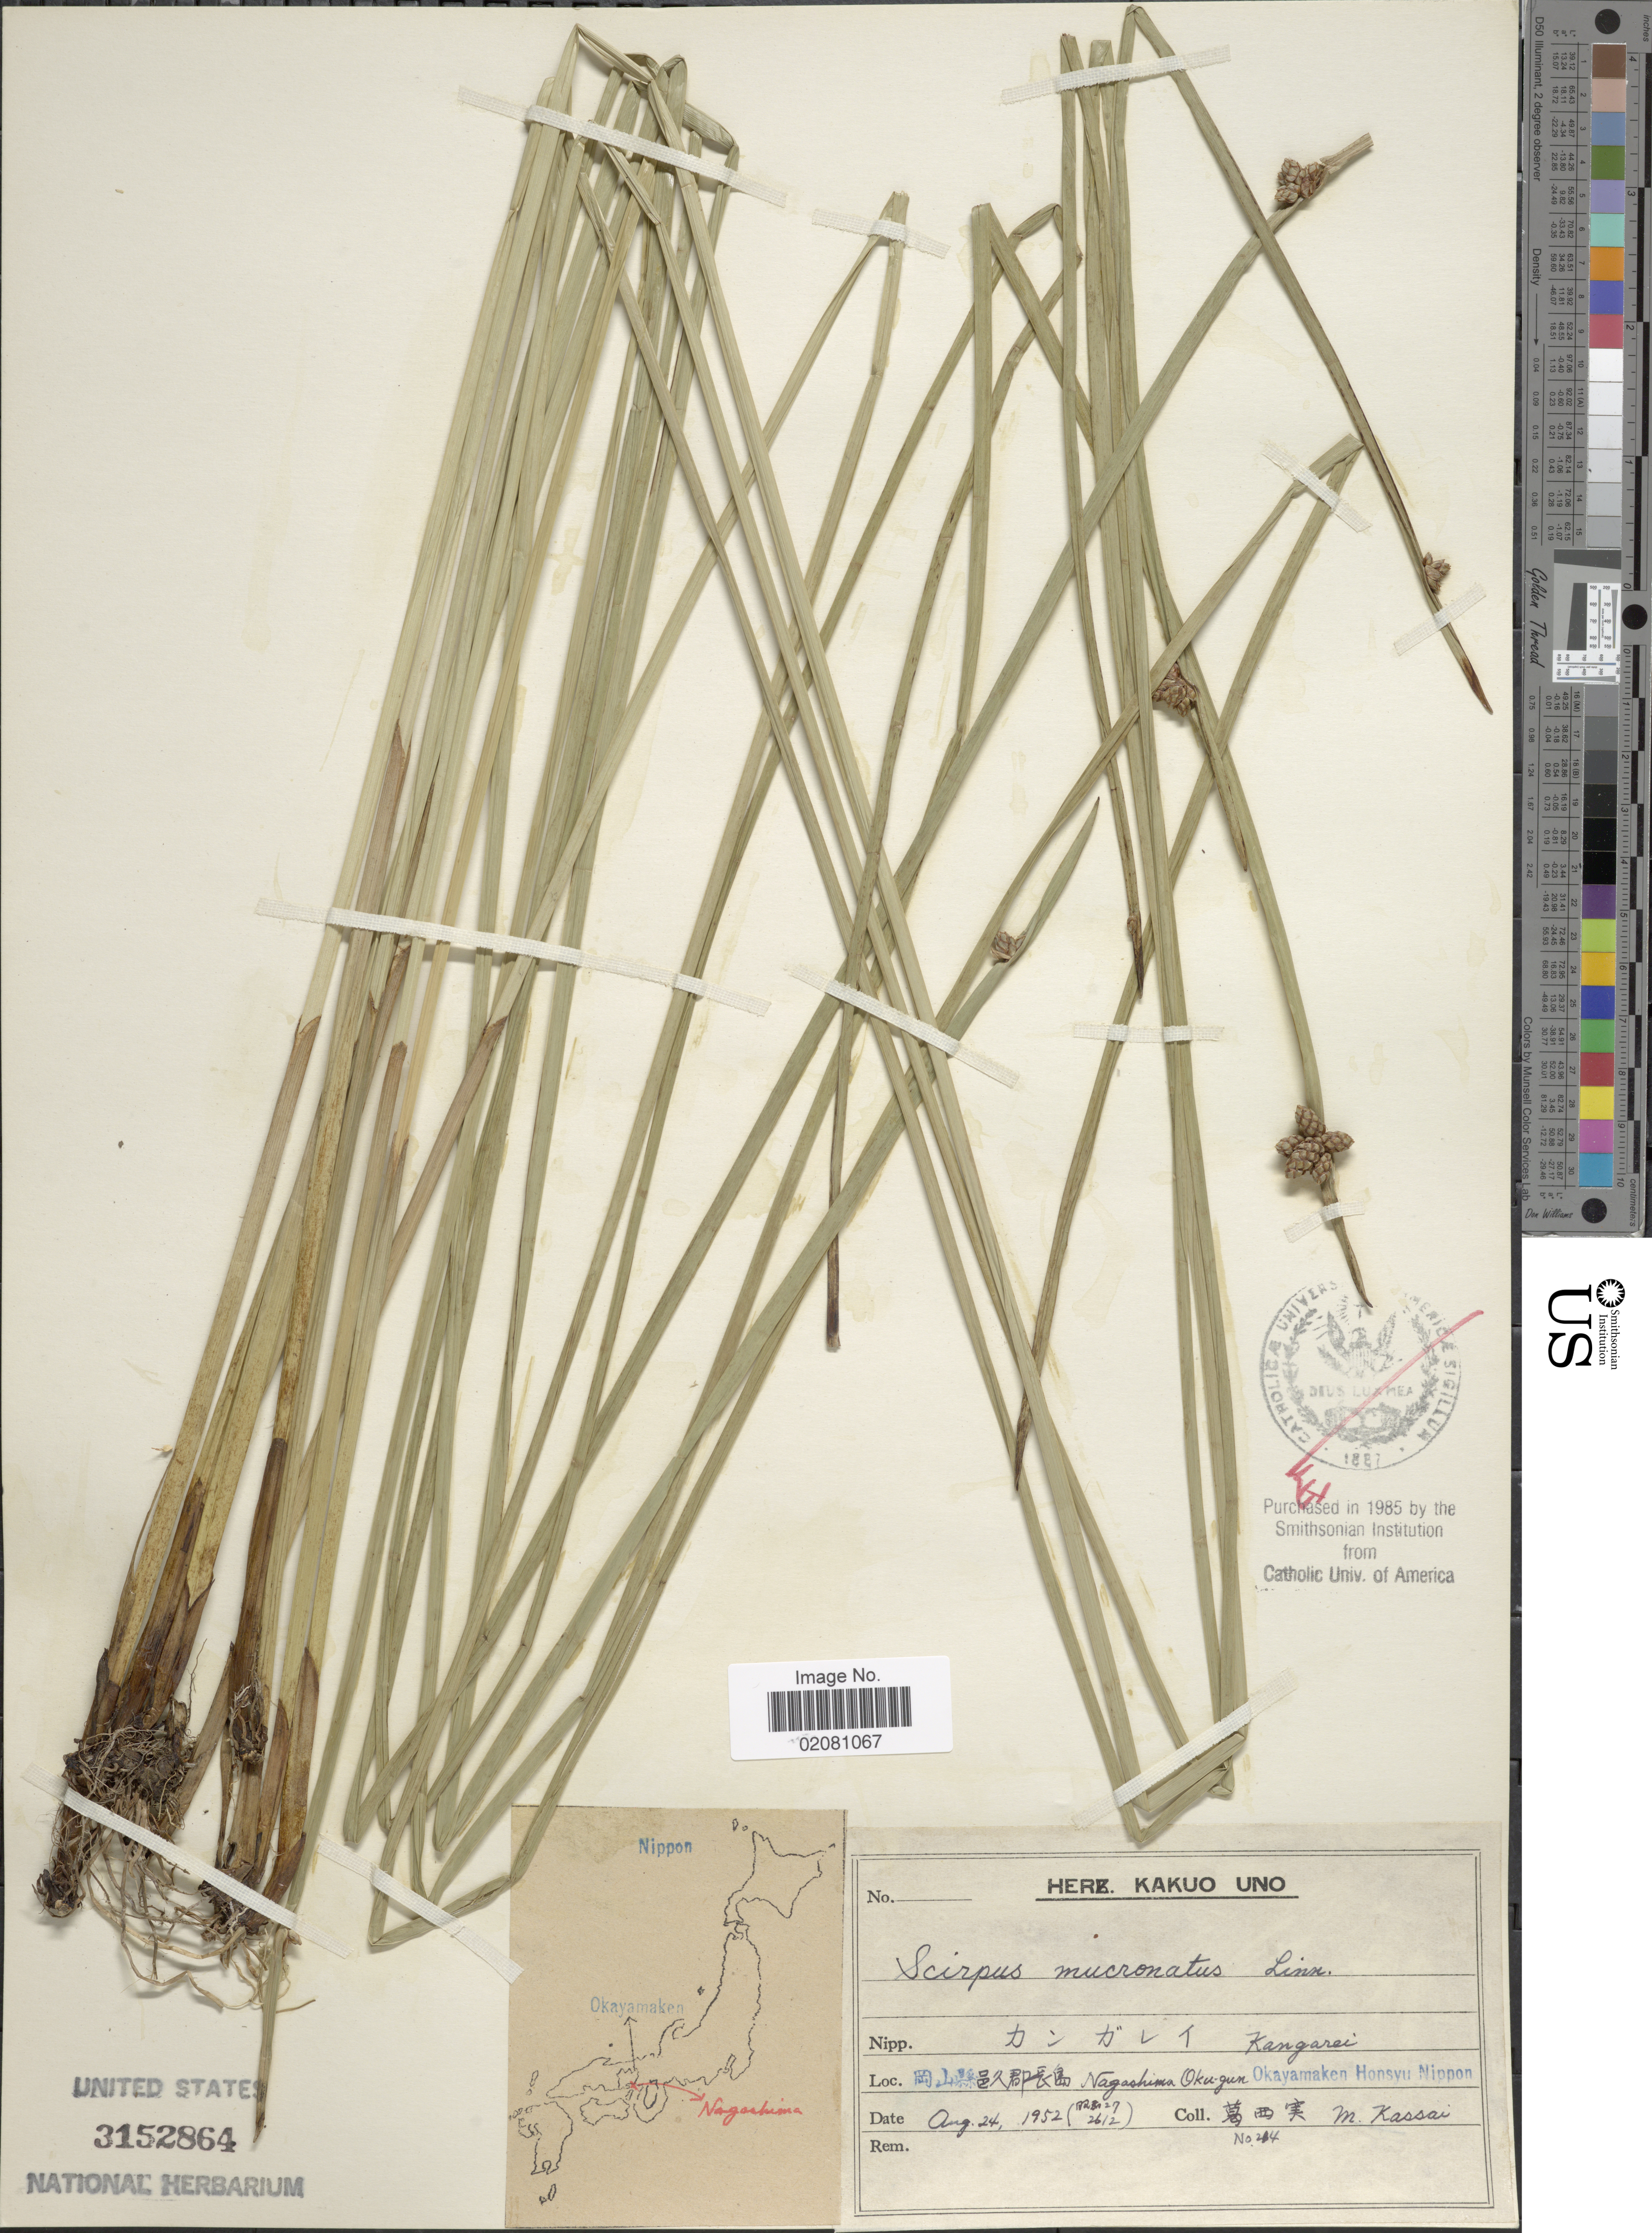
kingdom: Plantae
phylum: Tracheophyta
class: Liliopsida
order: Poales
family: Cyperaceae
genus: Schoenoplectus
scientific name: Schoenoplectus mucronatus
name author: (L.) Palla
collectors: M. Kassai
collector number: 204*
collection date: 1952-08-24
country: Japan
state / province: Okayama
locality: Okayamaken Honsyu Nippon.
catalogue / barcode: US 3152864